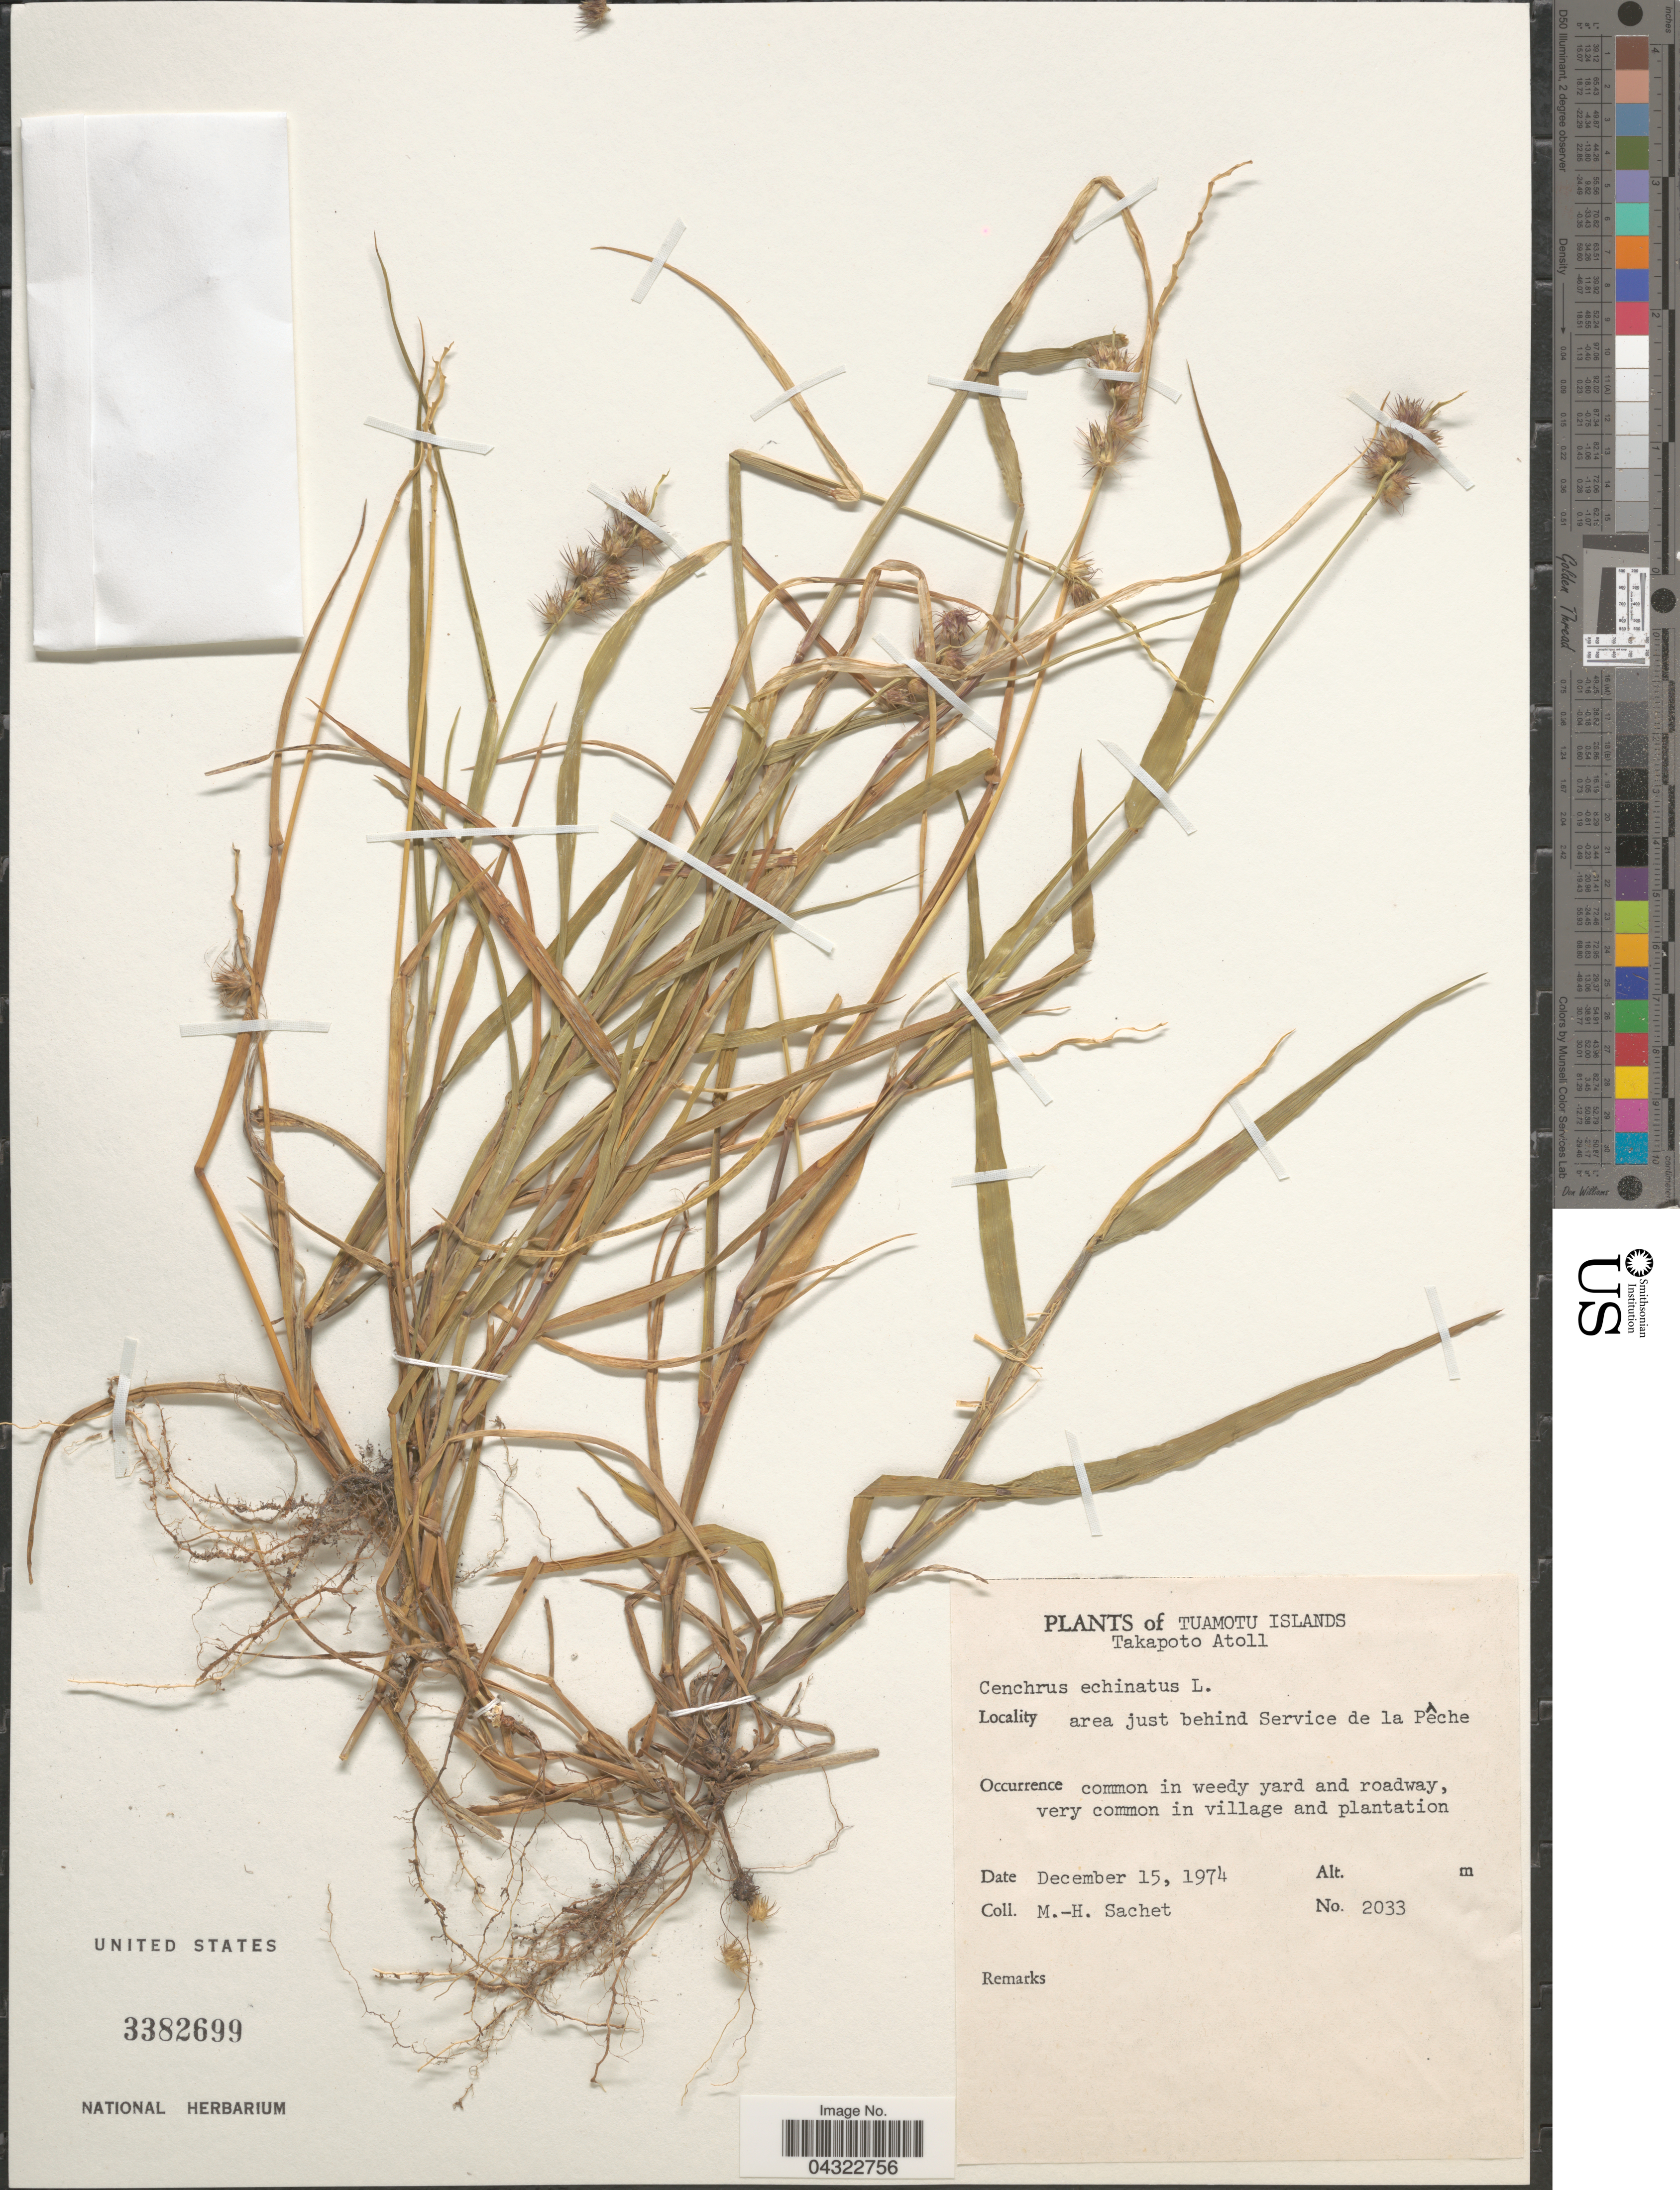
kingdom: Plantae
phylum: Tracheophyta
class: Liliopsida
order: Poales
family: Poaceae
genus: Cenchrus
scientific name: Cenchrus echinatus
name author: L.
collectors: M.-H. Sachet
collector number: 2033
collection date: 1974-12-15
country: French Polynesia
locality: Tuamotu Islands. Takapoto Atoll. Area just behind Service de la Pêche.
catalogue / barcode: US 3382699